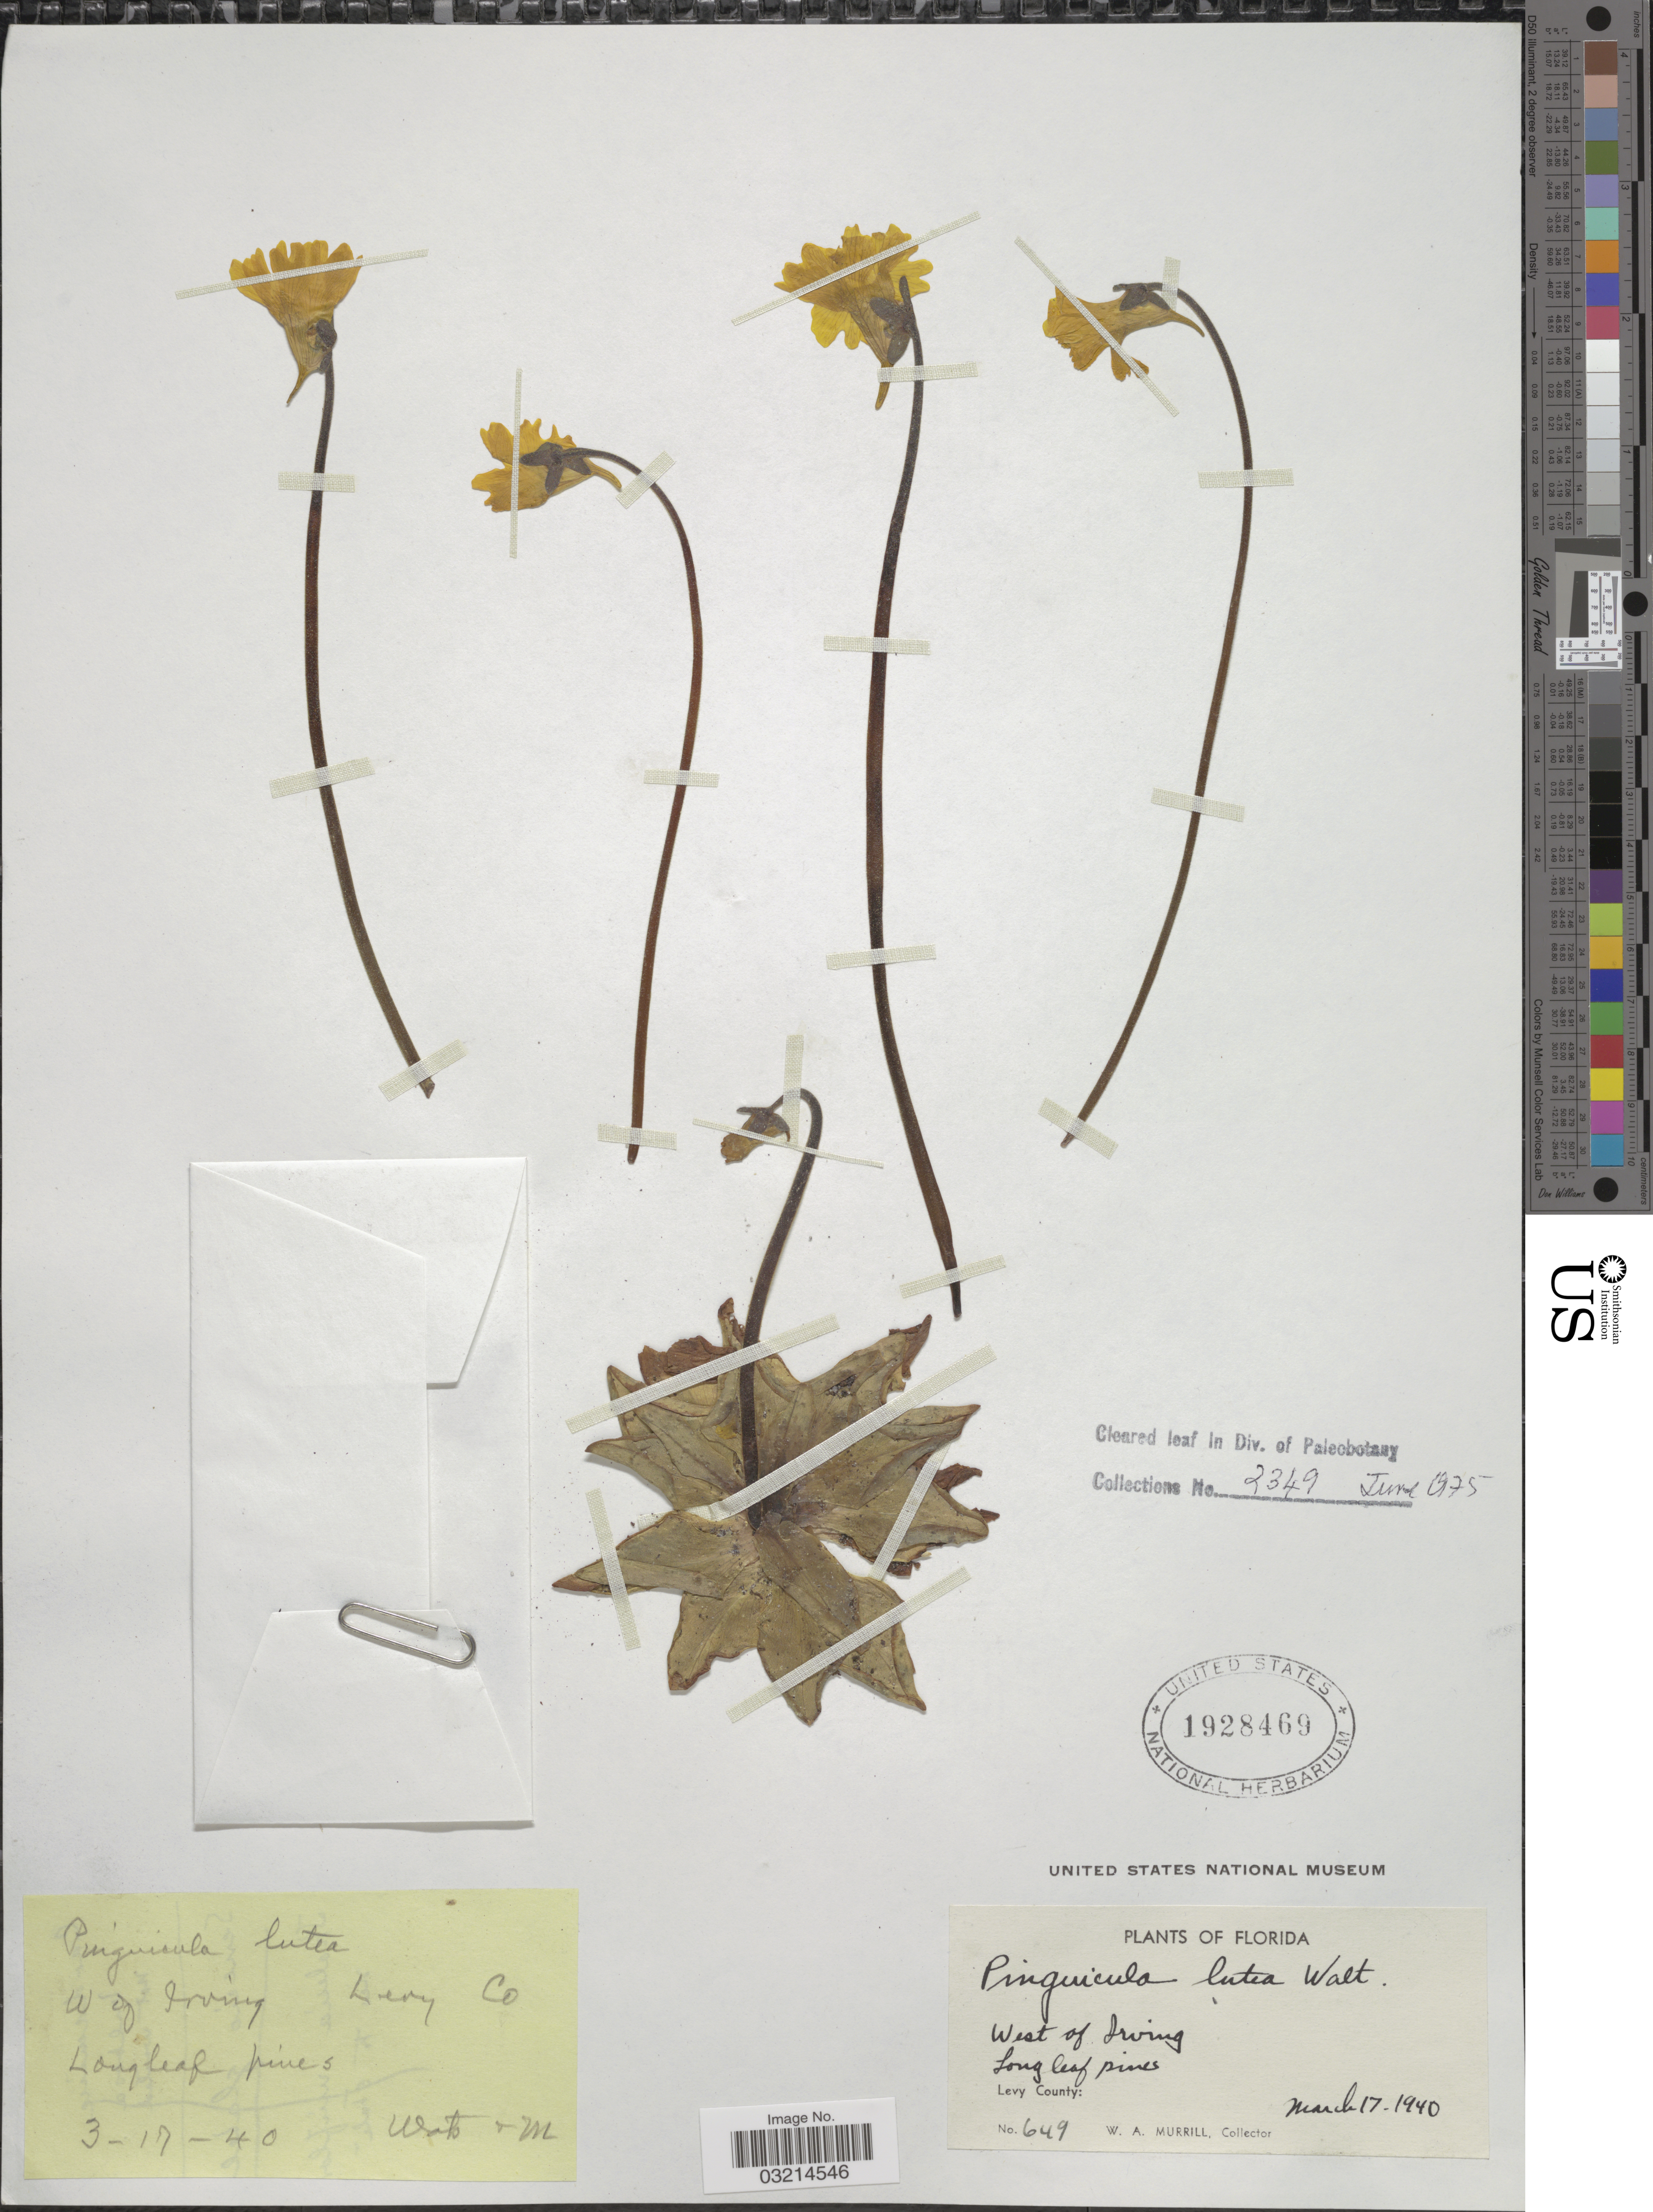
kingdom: Plantae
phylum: Tracheophyta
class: Magnoliopsida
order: Lamiales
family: Lentibulariaceae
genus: Pinguicula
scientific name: Pinguicula lutea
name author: Walter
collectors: W. A. Murrill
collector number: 649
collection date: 1940-03-17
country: United States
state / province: Florida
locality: West of Irwing, Levy County.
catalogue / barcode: US 1928469